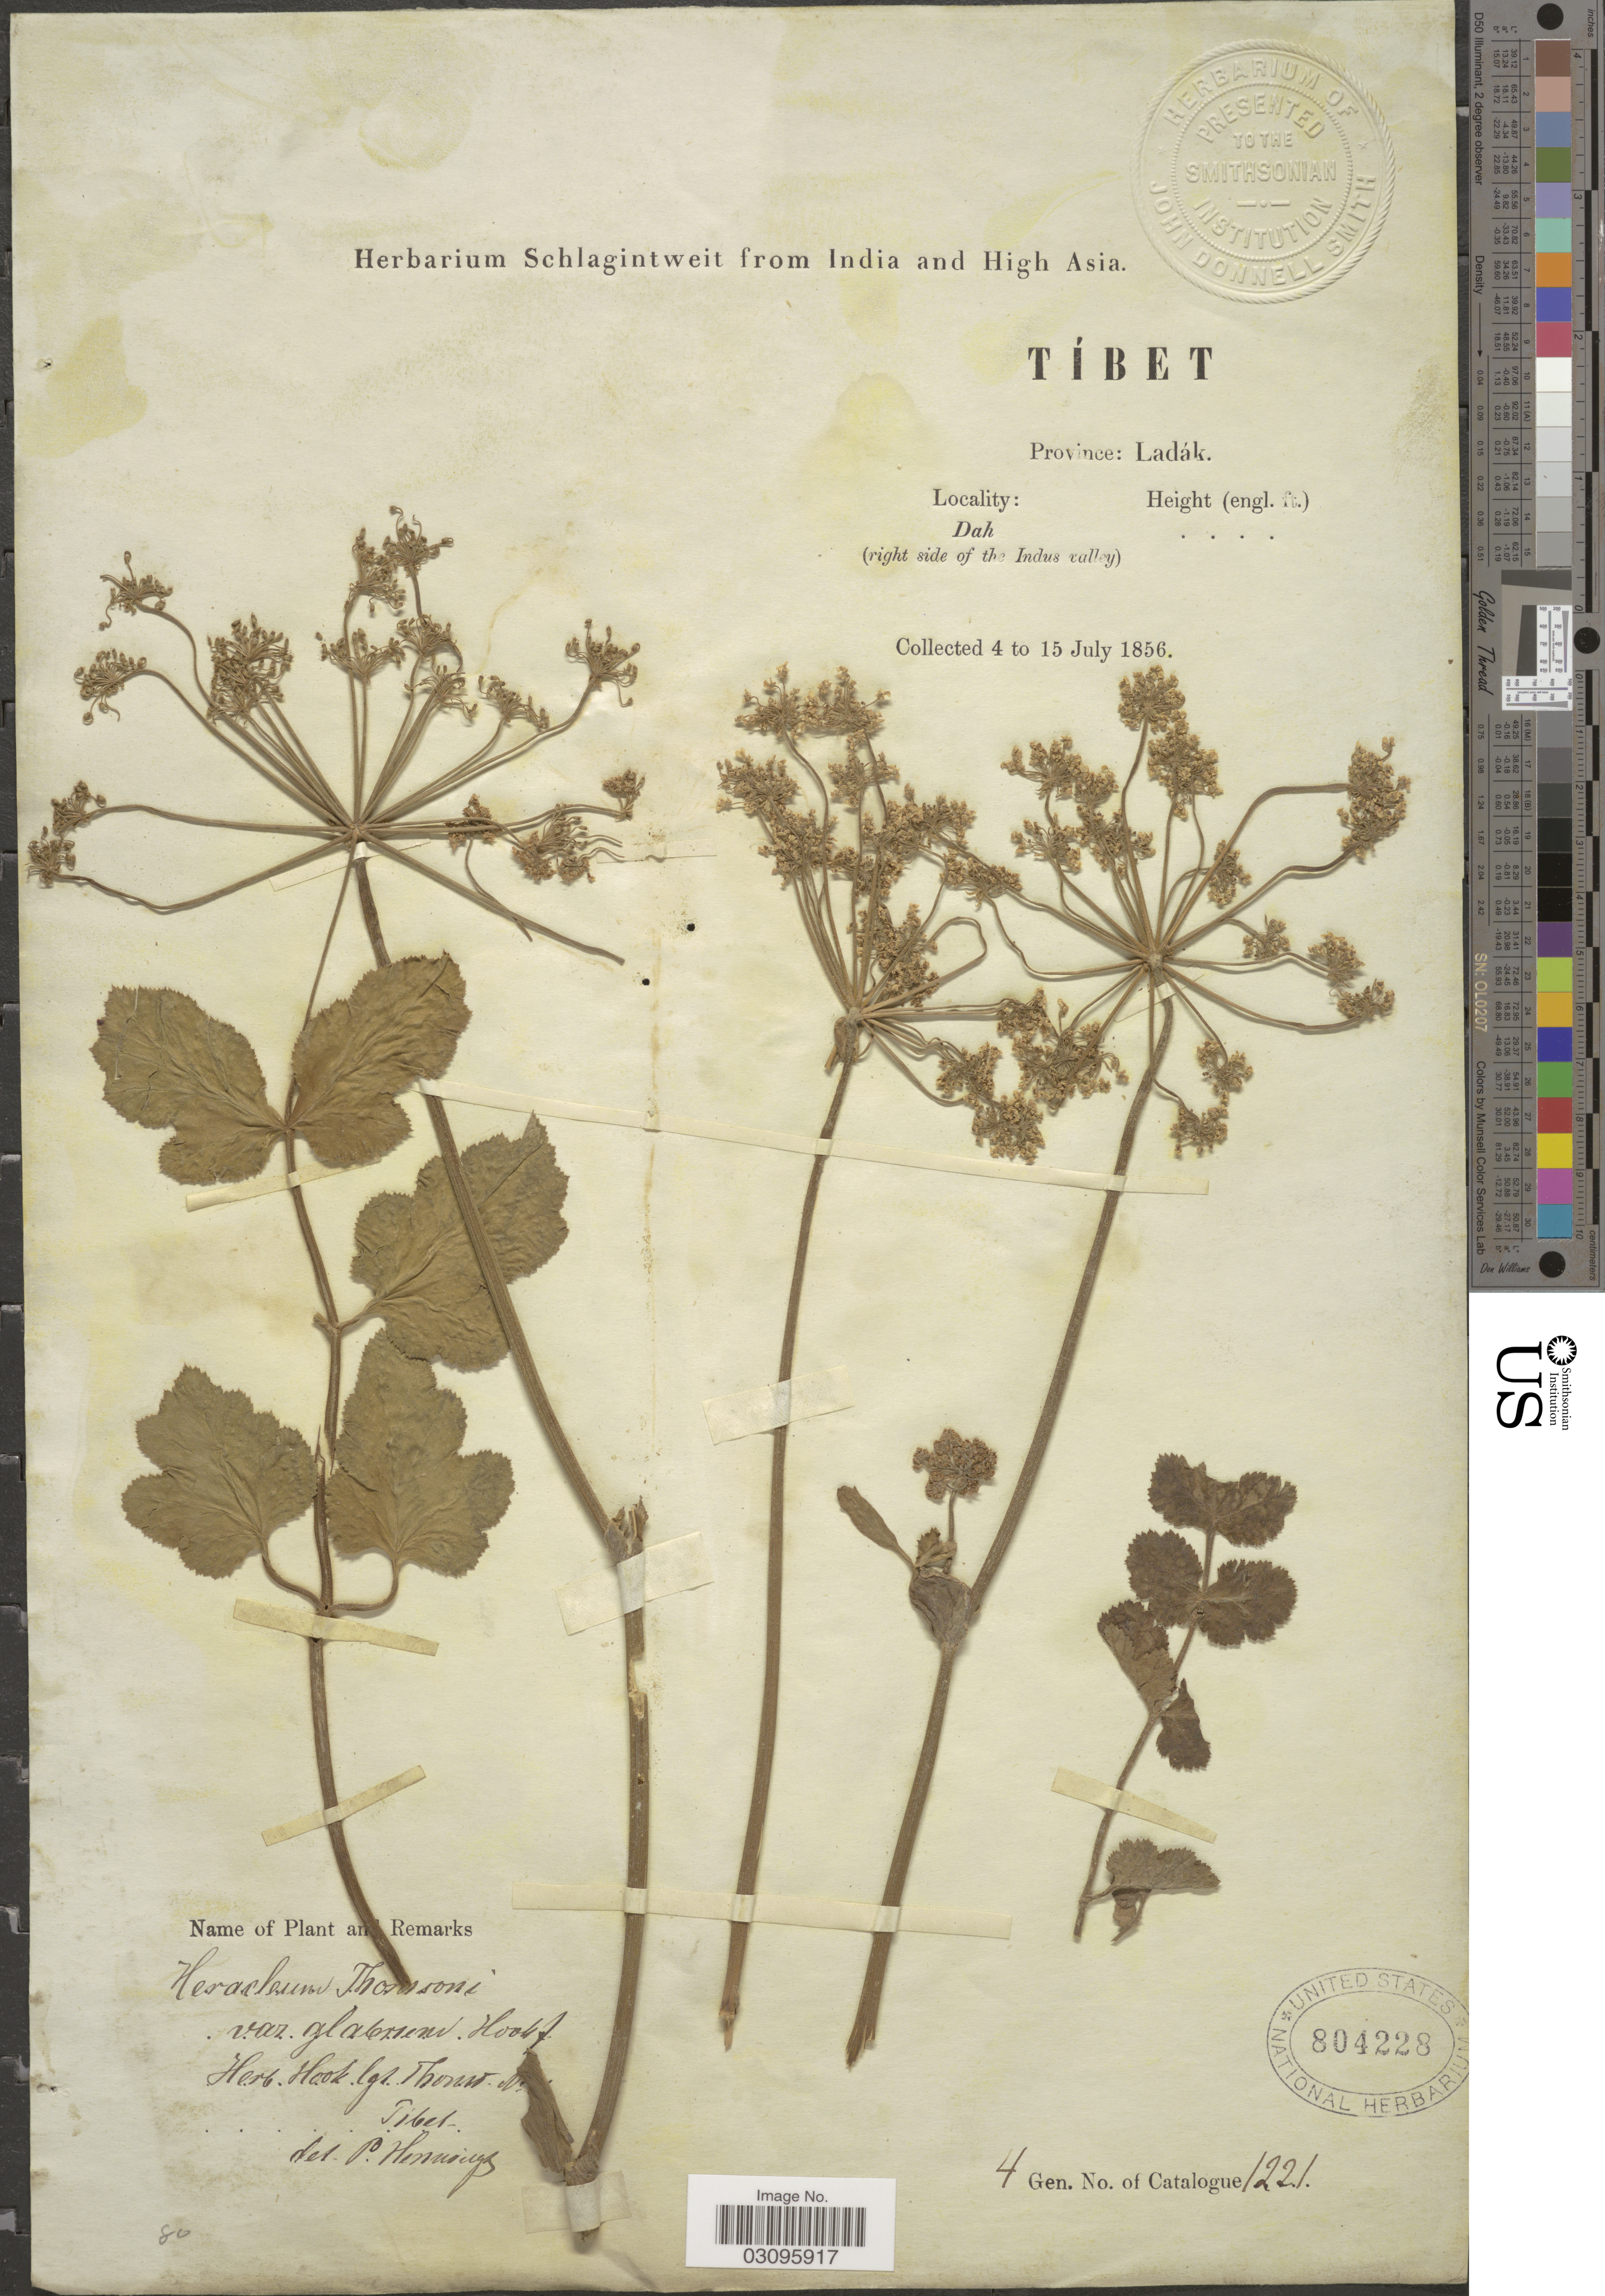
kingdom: Plantae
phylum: Tracheophyta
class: Magnoliopsida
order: Apiales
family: Apiaceae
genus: Heracleum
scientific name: Heracleum pinnatum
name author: C.B. Clarke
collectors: ex herb. Schlagintweit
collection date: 1856-07-04/1856-07-15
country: India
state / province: Ladakh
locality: Tíbet. Province: Ladák. Dah (right side of the Indus valley).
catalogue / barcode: US 804228